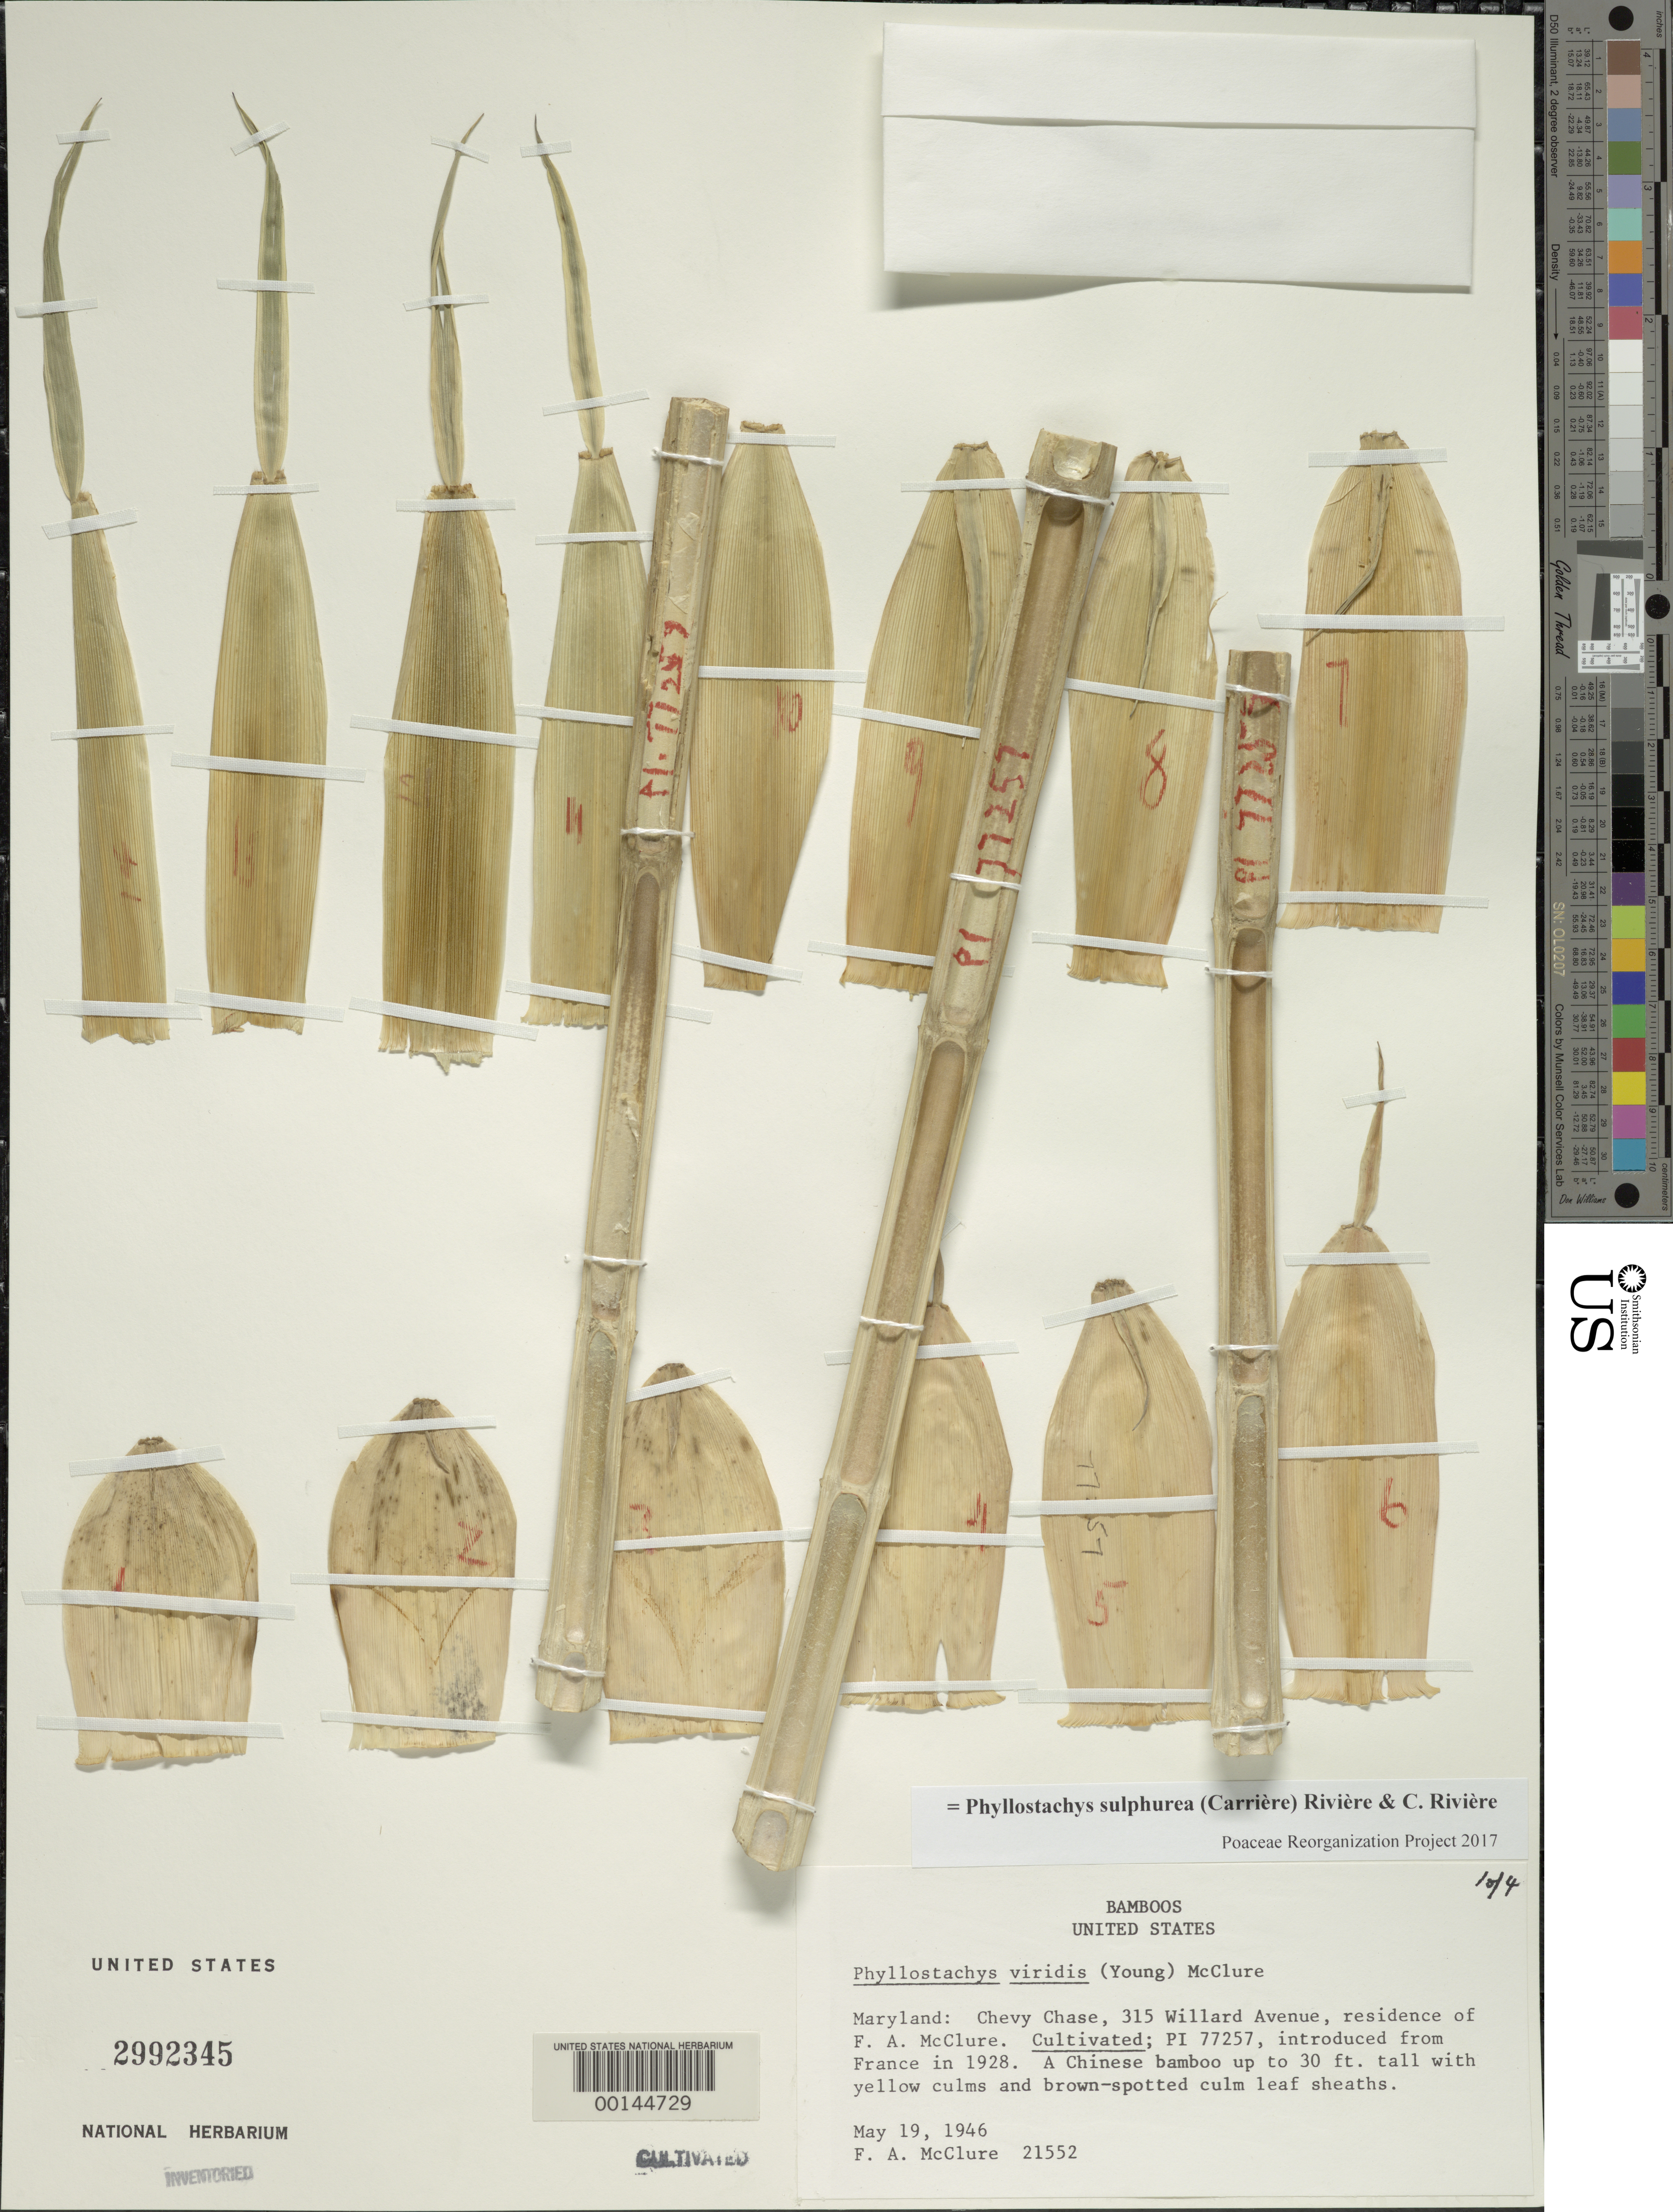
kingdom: Plantae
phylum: Tracheophyta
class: Liliopsida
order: Poales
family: Poaceae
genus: Phyllostachys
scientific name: Phyllostachys sulphurea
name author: (Carrière) Rivière & C. Rivière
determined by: Poaceae Reorganization Project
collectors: F. A. McClure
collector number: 21552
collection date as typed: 19 May 1946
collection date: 1946-05-19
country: United States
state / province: Maryland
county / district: Montgomery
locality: Chevy Chase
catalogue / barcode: US 2992345